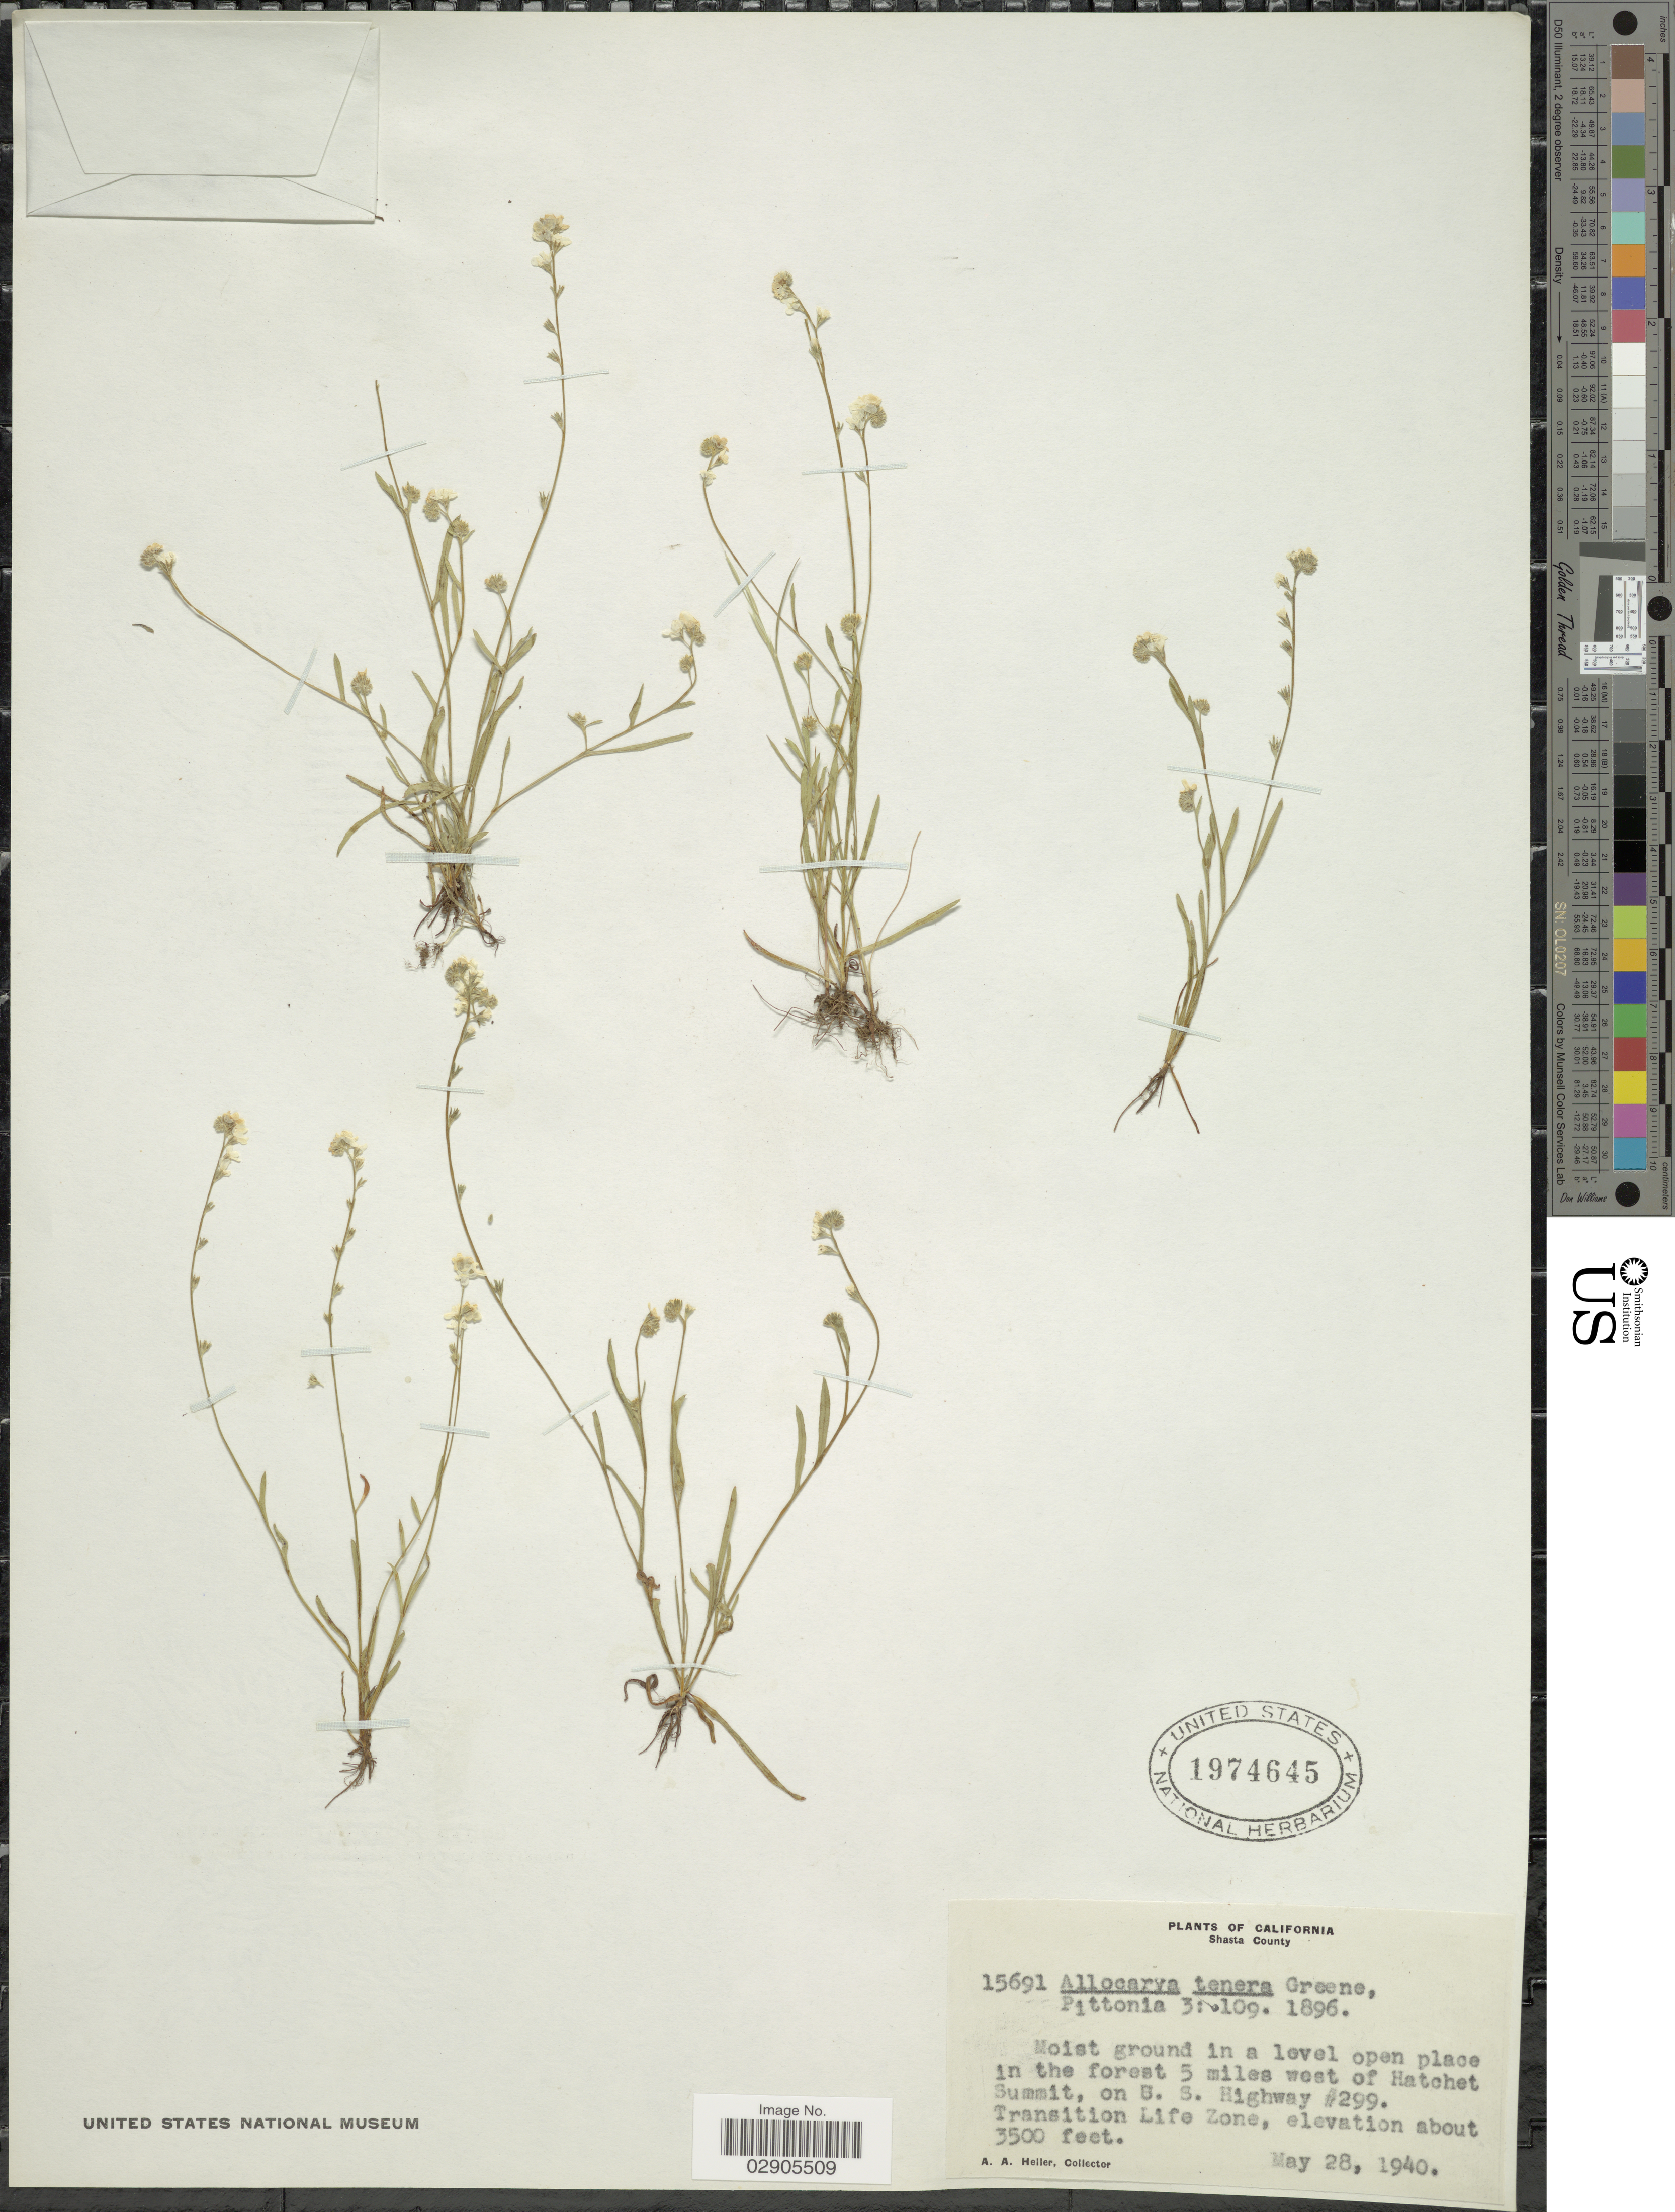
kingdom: Plantae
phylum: Tracheophyta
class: Magnoliopsida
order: Boraginales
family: Boraginaceae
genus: Allocarya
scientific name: Allocarya tenera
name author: Greene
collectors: A. A. Heller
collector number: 15691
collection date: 1940-05-28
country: United States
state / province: California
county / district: Shasta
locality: Shasta County. Moist ground in a level open place in the forest 5 miles west of Hatchet Summit, on S. S. Highway #299. Transition Life Zone.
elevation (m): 1067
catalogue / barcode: US 1974645